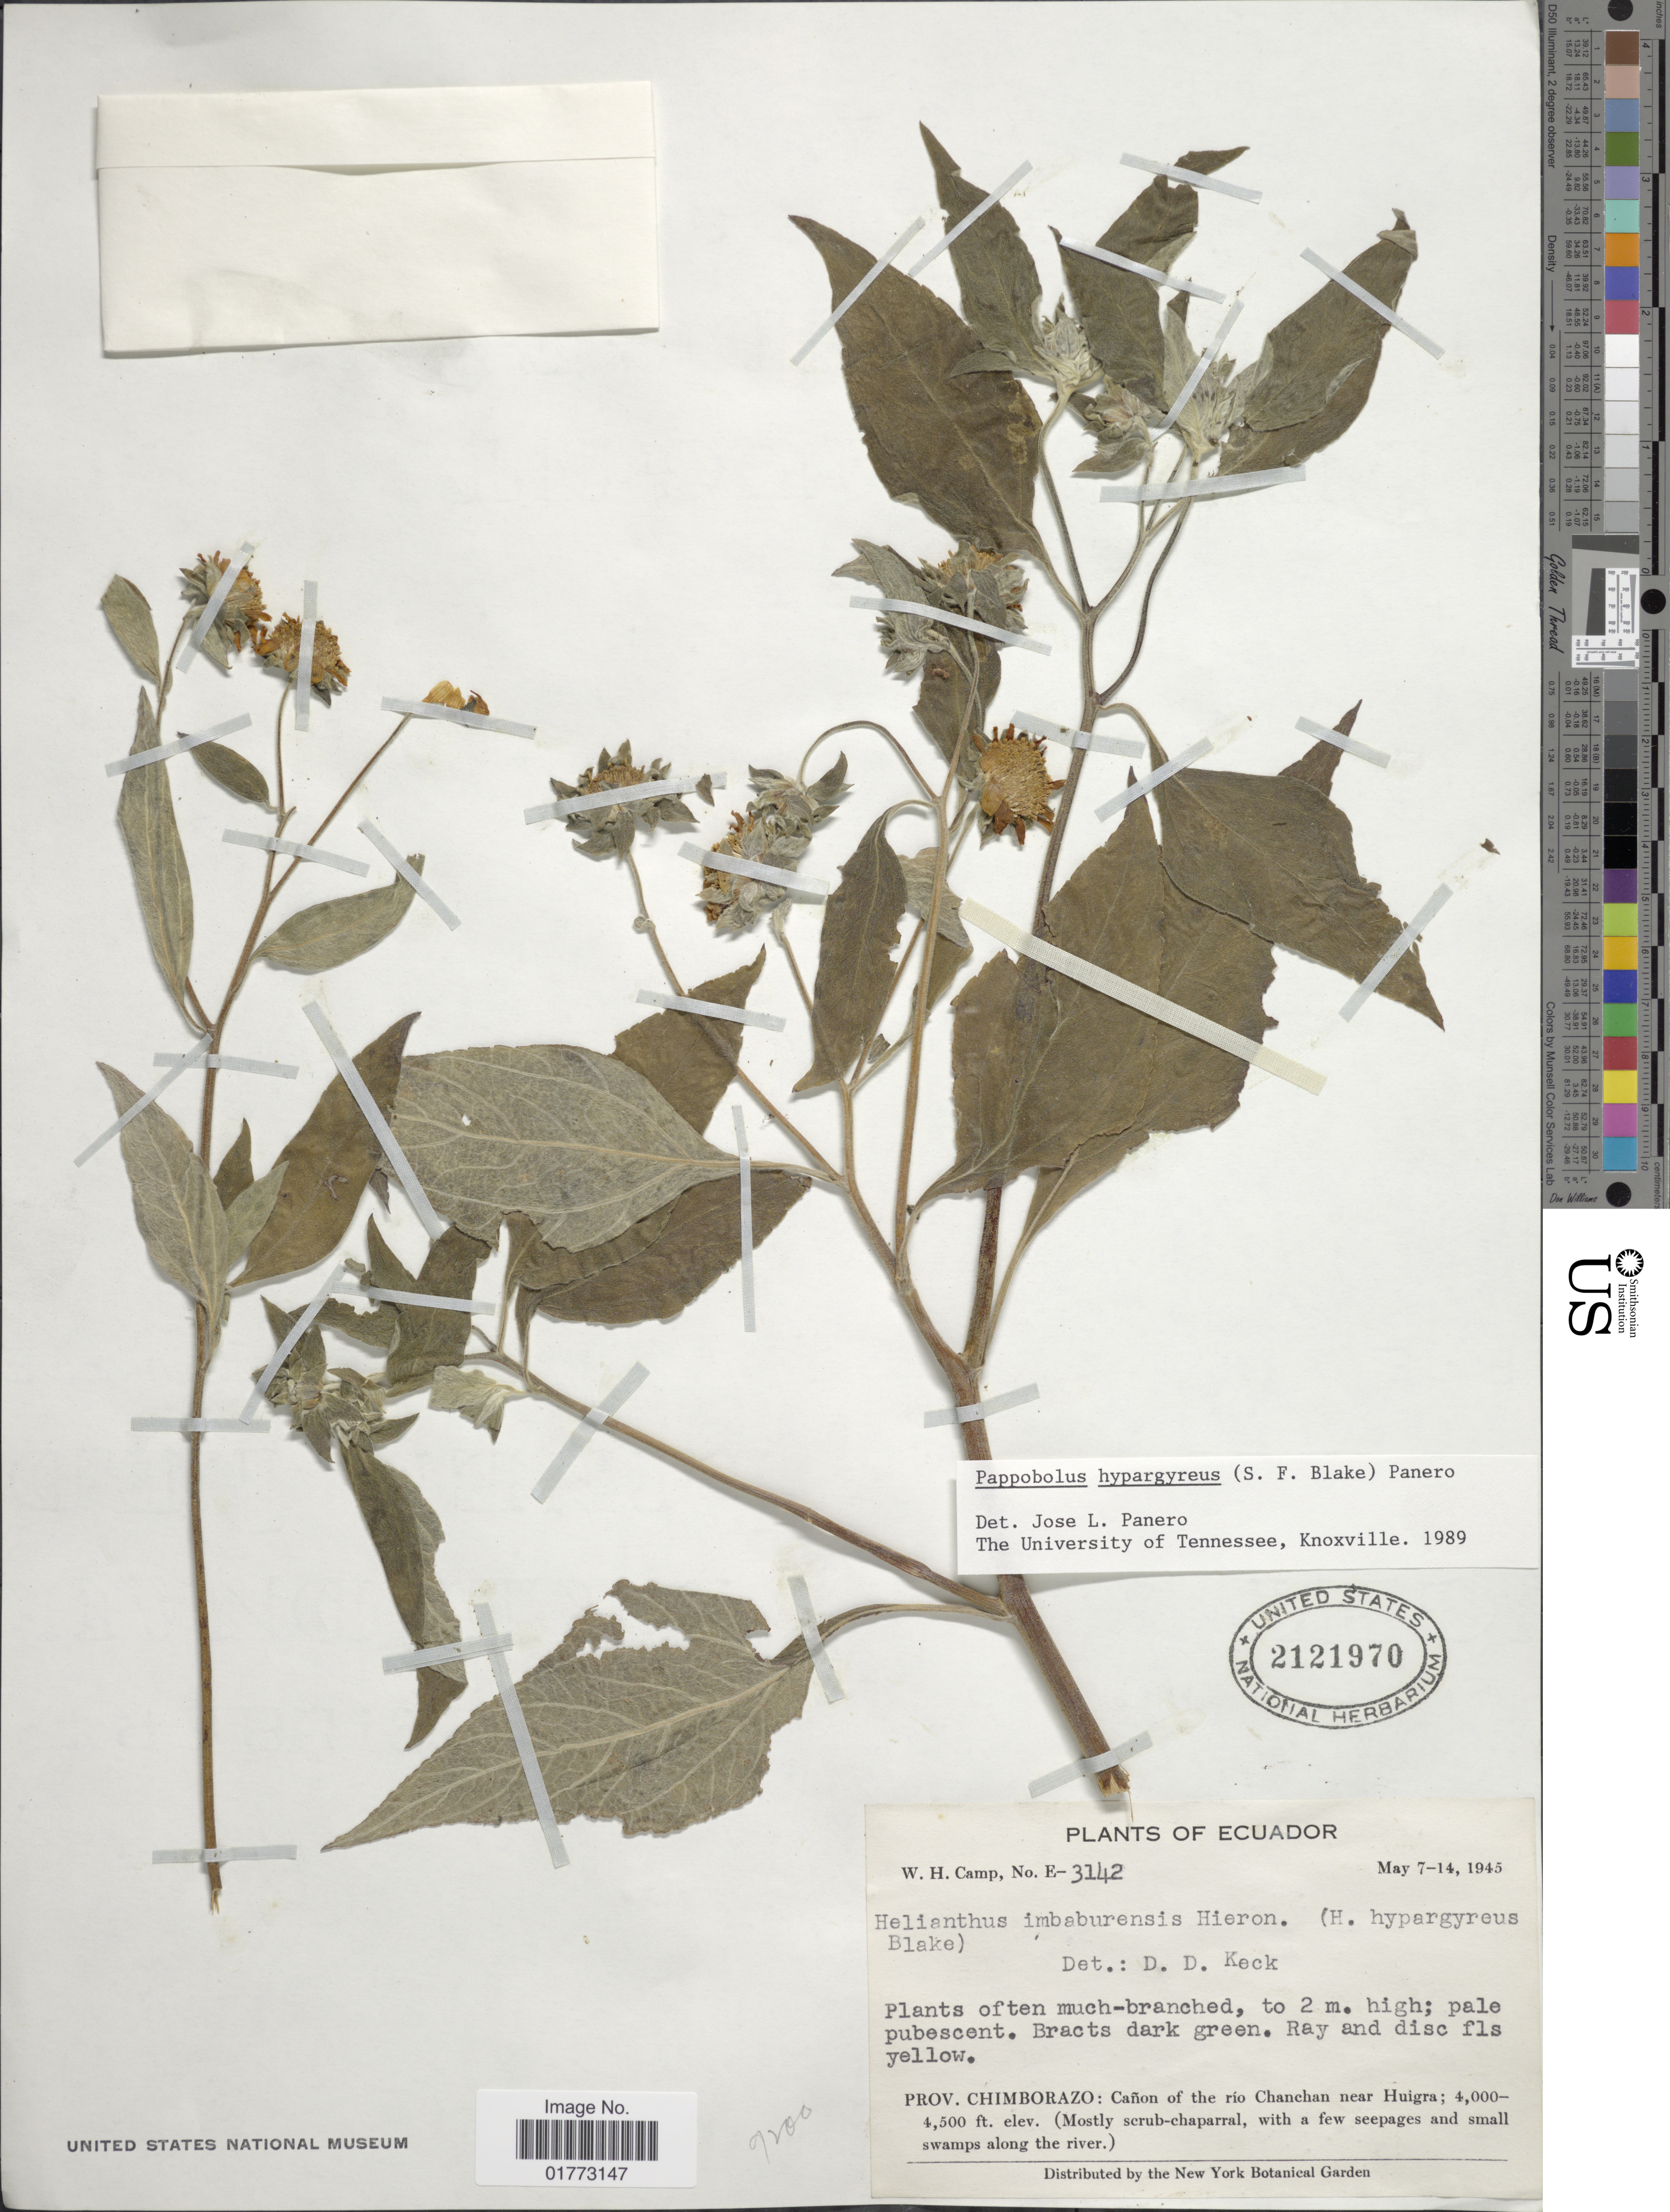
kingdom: Plantae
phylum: Tracheophyta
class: Magnoliopsida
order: Asterales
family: Asteraceae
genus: Pappobolus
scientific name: Pappobolus hypargyreus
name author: (S.F. Blake) Panero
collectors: W. H. Camp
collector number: E-3142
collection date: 1945-05-07/1945-05-14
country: Ecuador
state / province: Chimborazo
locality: Canon of the rio Chanchan near Huigra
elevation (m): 1219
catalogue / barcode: US 2121970